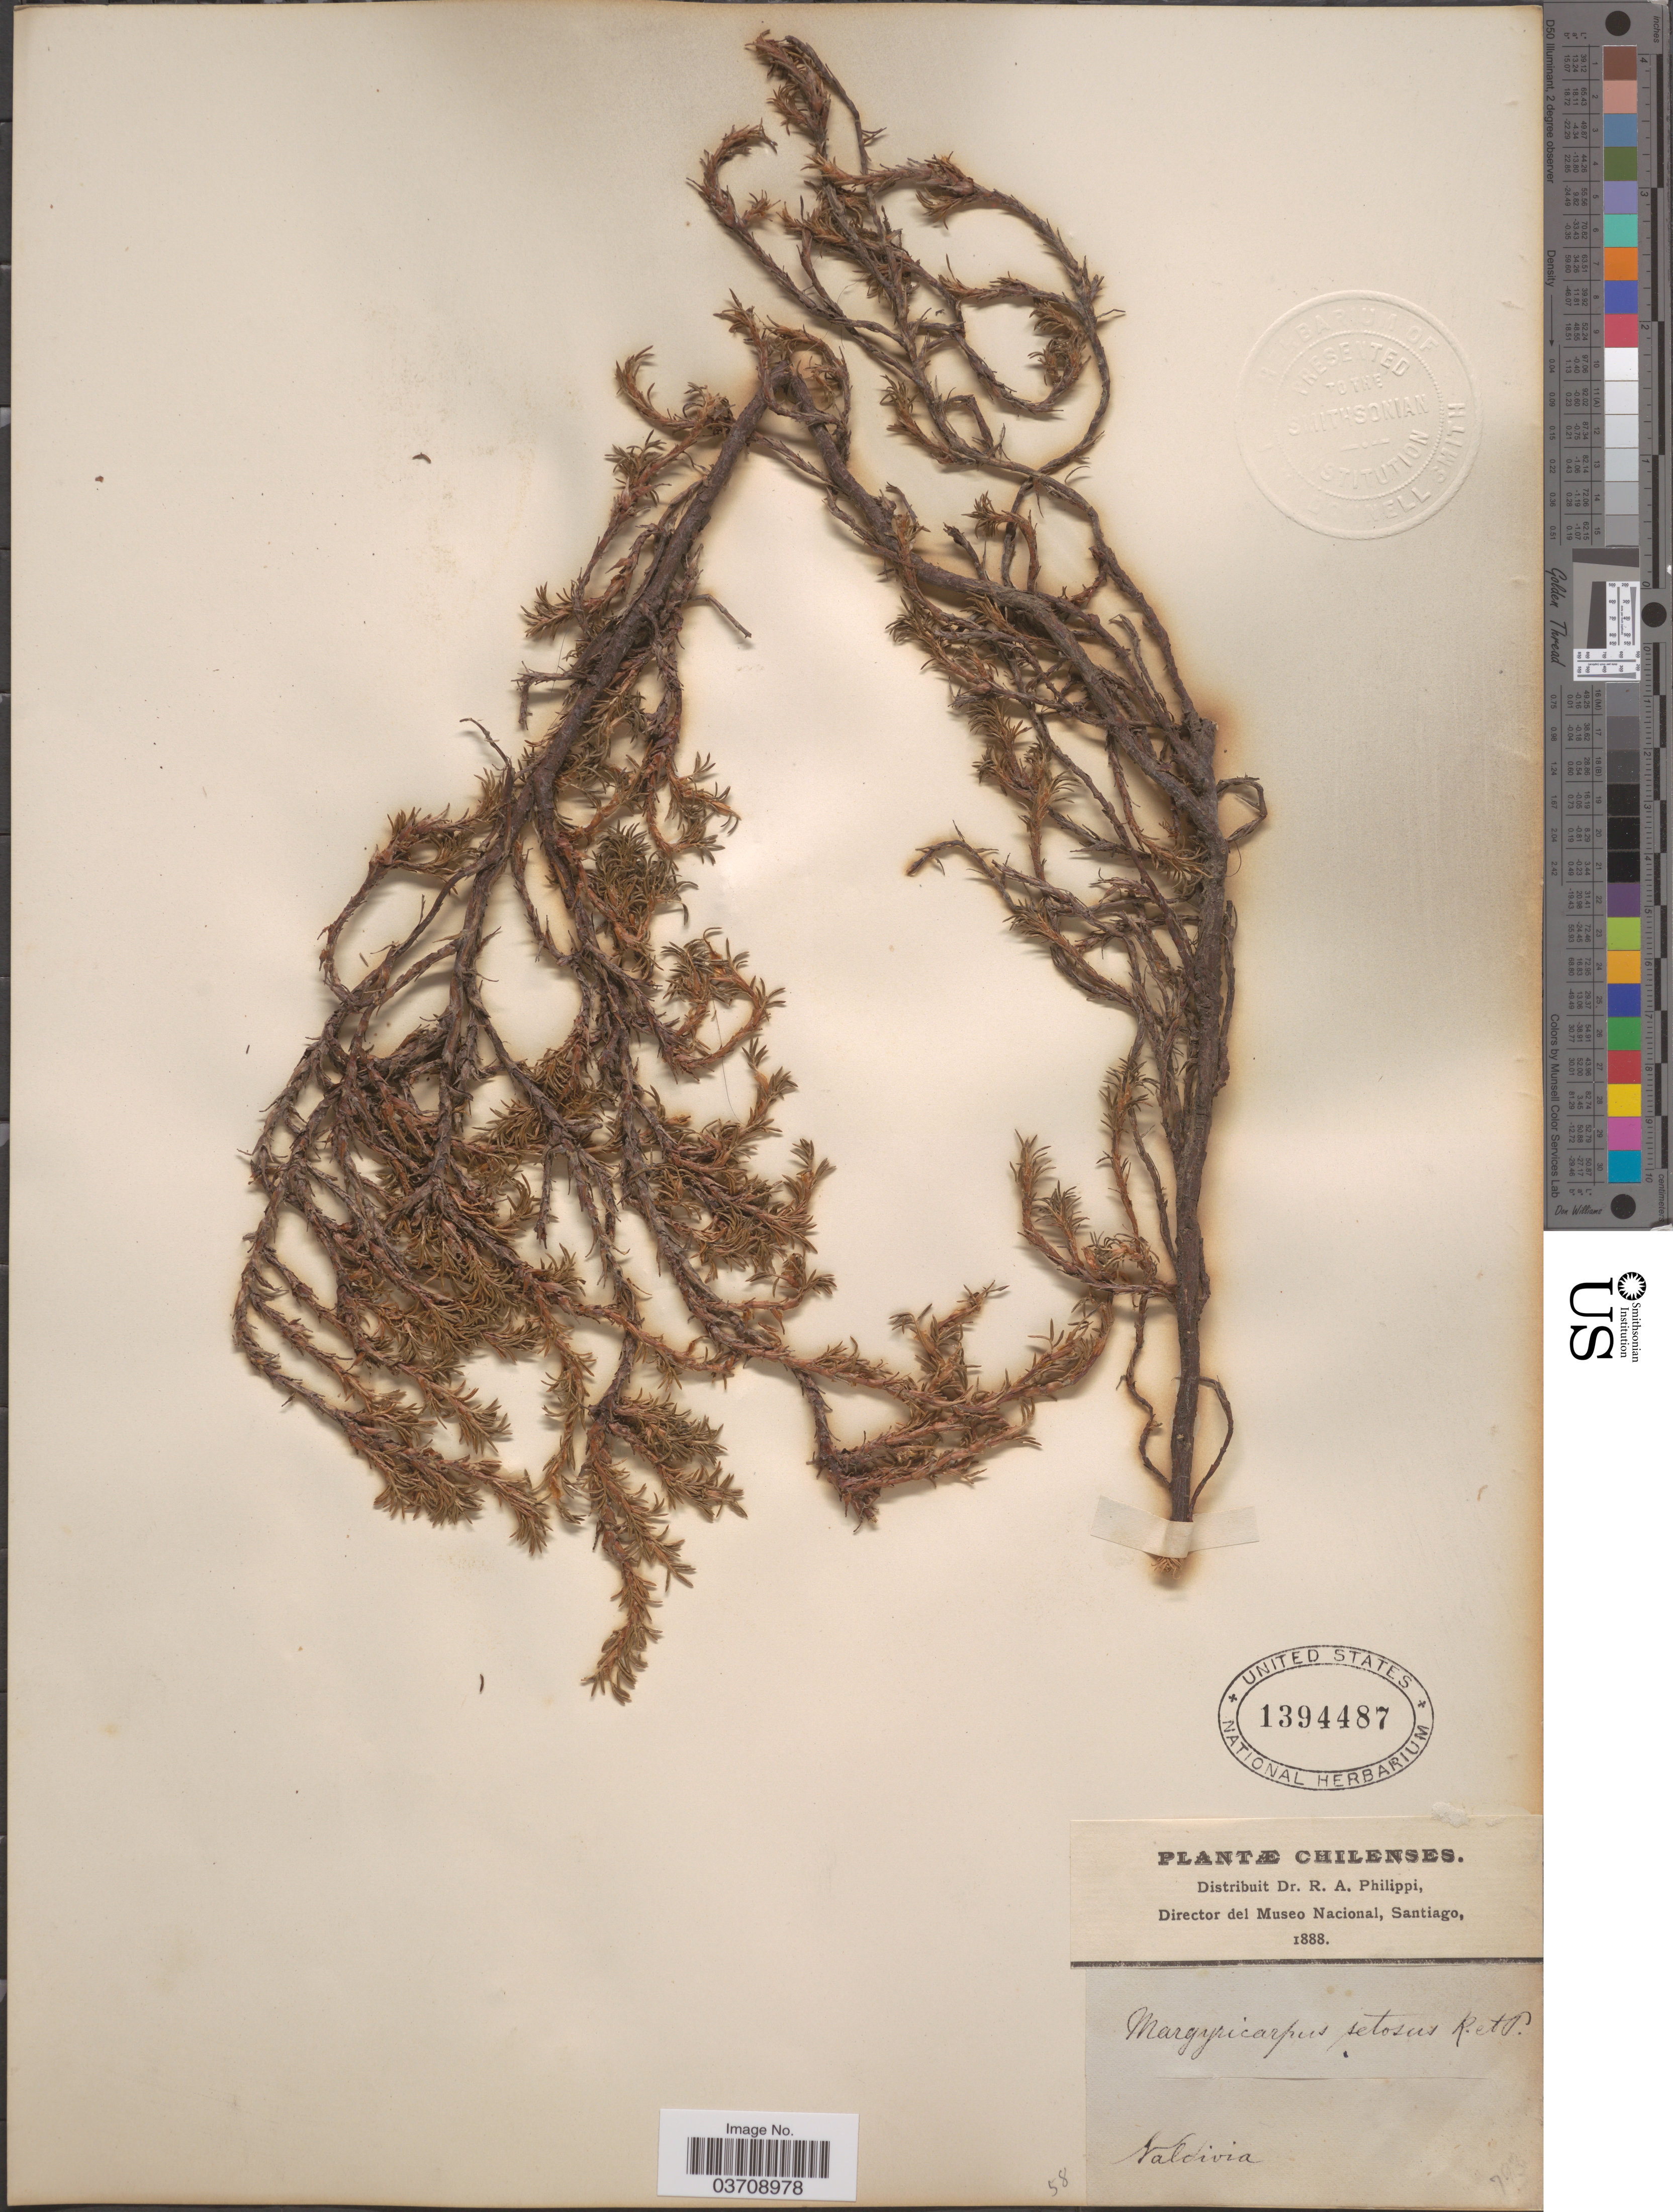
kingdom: Plantae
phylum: Tracheophyta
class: Magnoliopsida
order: Rosales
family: Rosaceae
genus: Margyricarpus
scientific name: Margyricarpus pinnatus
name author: (Lam.) Kuntze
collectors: ex. herb. R.A. Philippi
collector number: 793*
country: Chile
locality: Valdivia.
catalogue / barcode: US 1394487